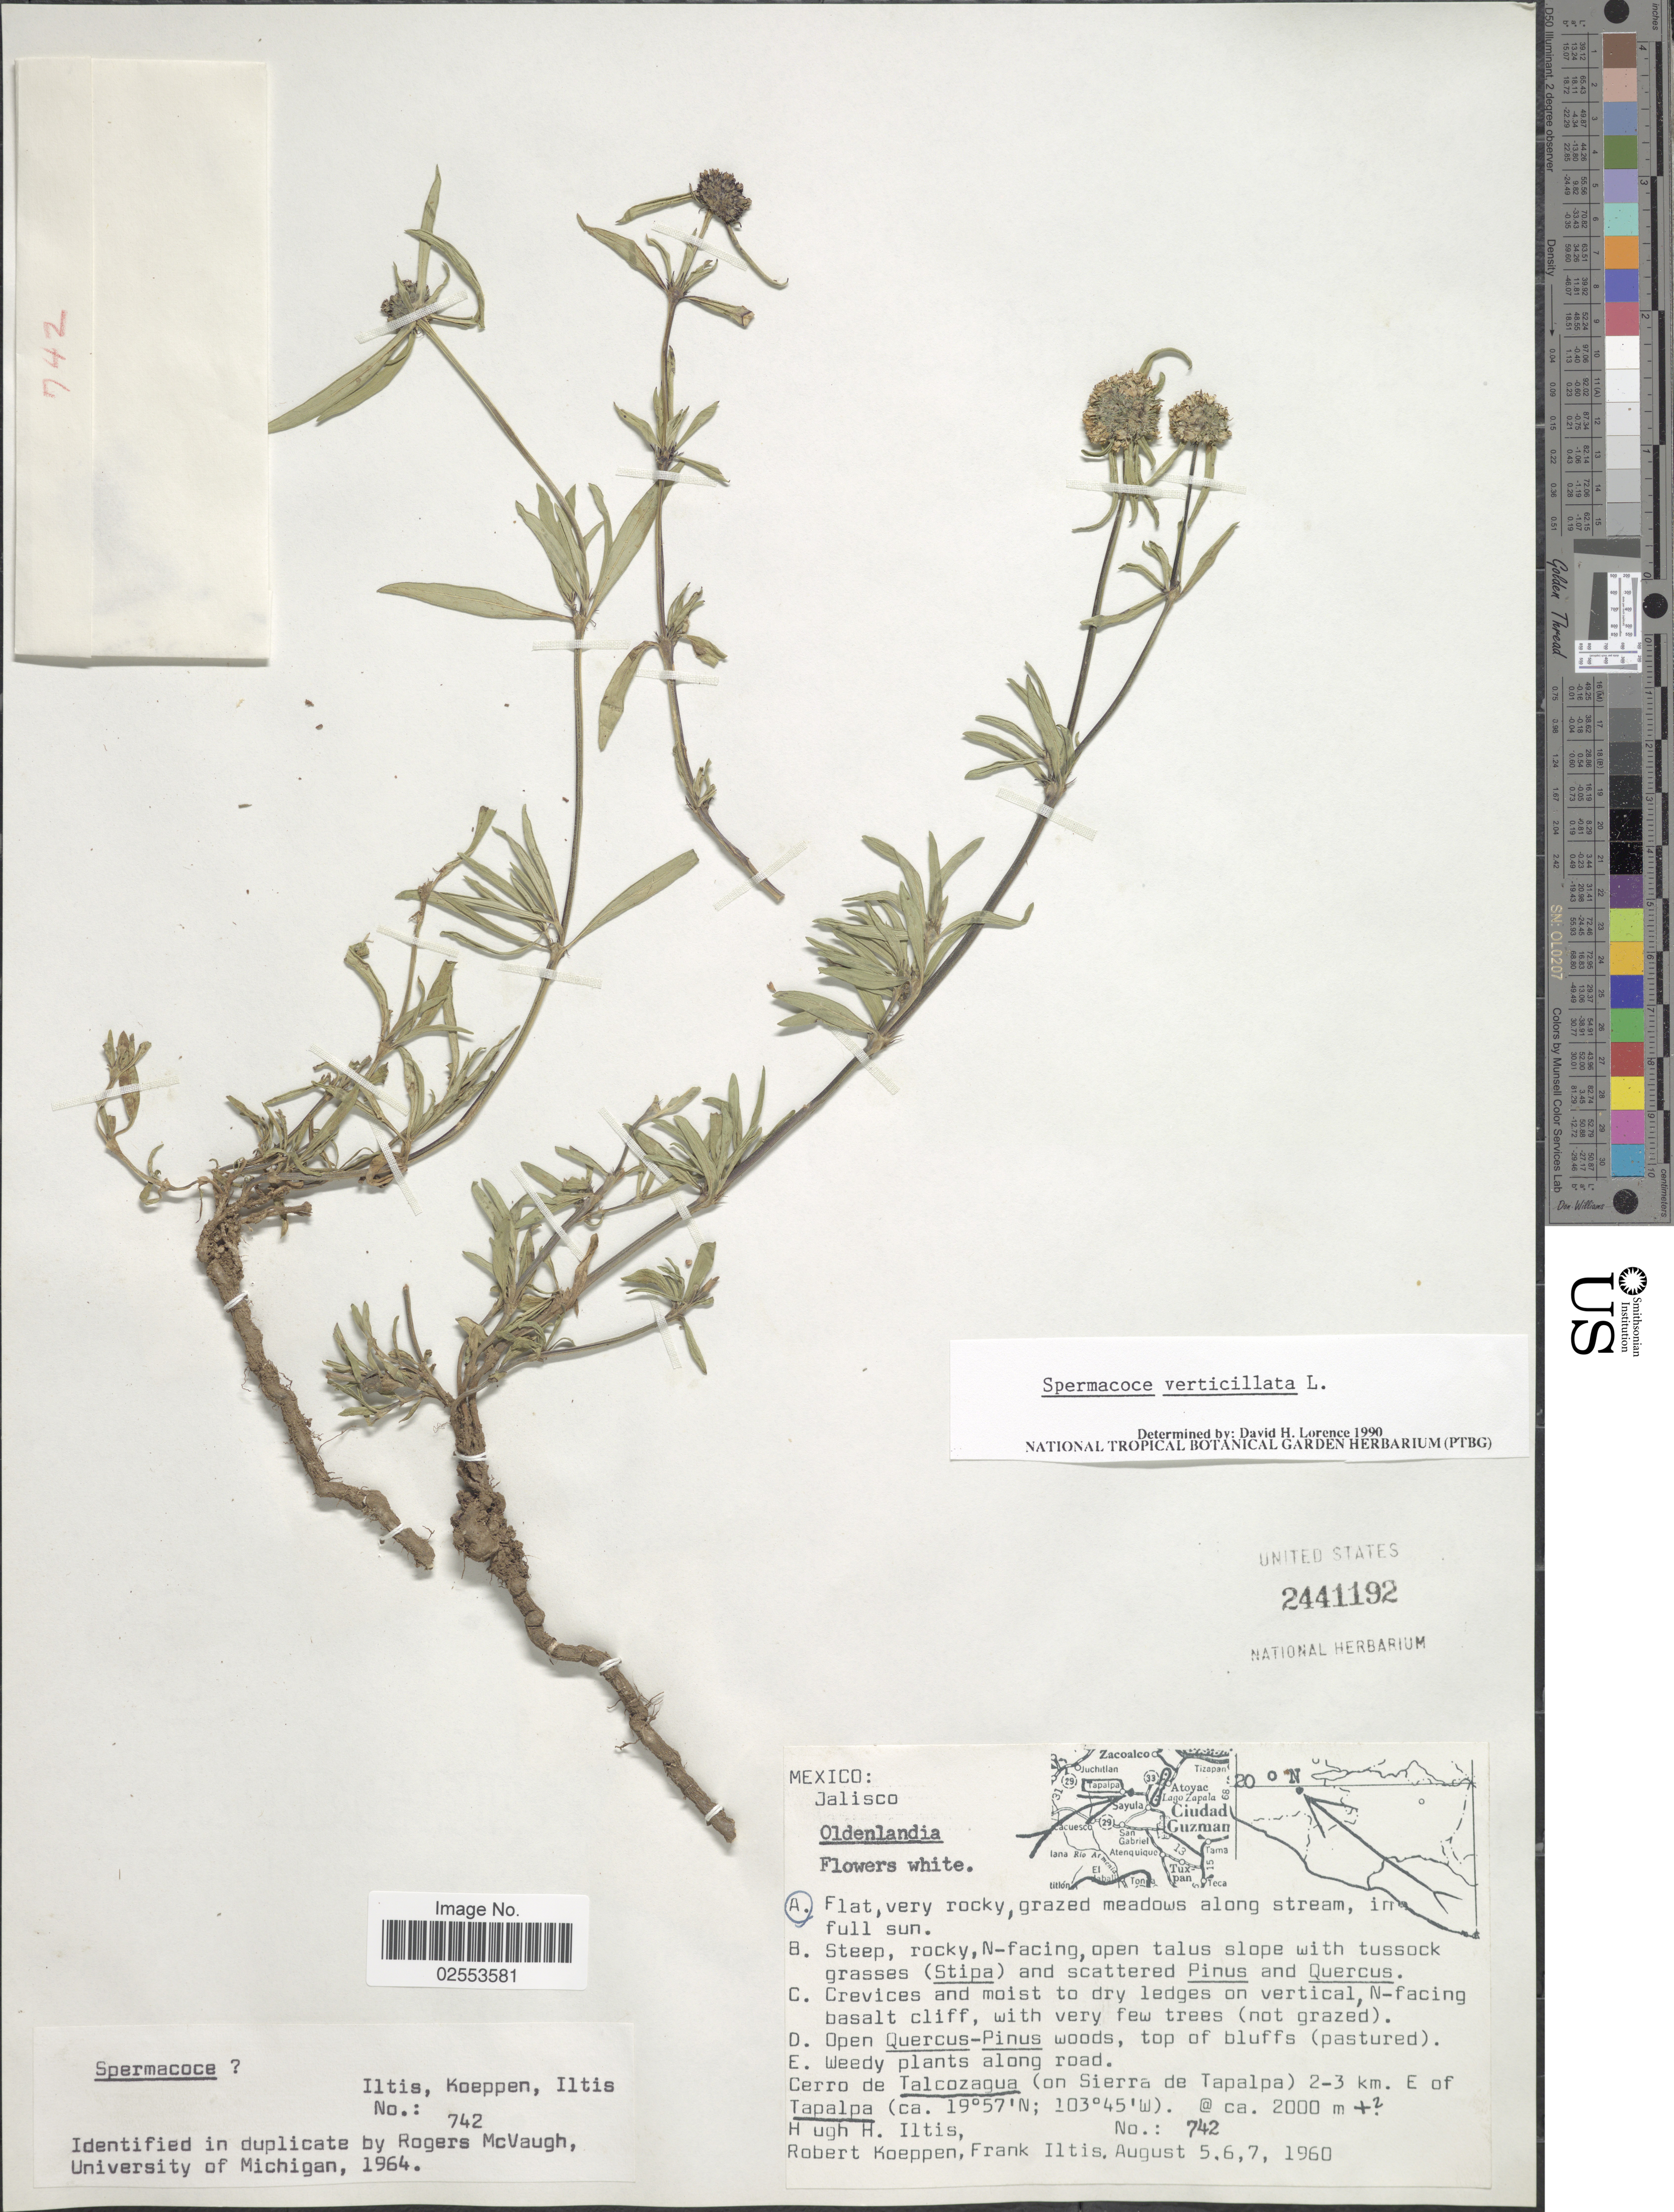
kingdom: Plantae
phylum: Tracheophyta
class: Magnoliopsida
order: Gentianales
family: Rubiaceae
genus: Spermacoce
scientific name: Spermacoce verticillata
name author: L.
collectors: H. H. Iltis, R. C. Koeppen & F. S. Iltis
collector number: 742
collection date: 1960-08-05/1960-08-07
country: Mexico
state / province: Jalisco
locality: Cerro de Talcozagua (on Sierra de Tapalpa) 2-3 km. E of Tapalpa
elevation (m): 2000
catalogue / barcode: US 2441192